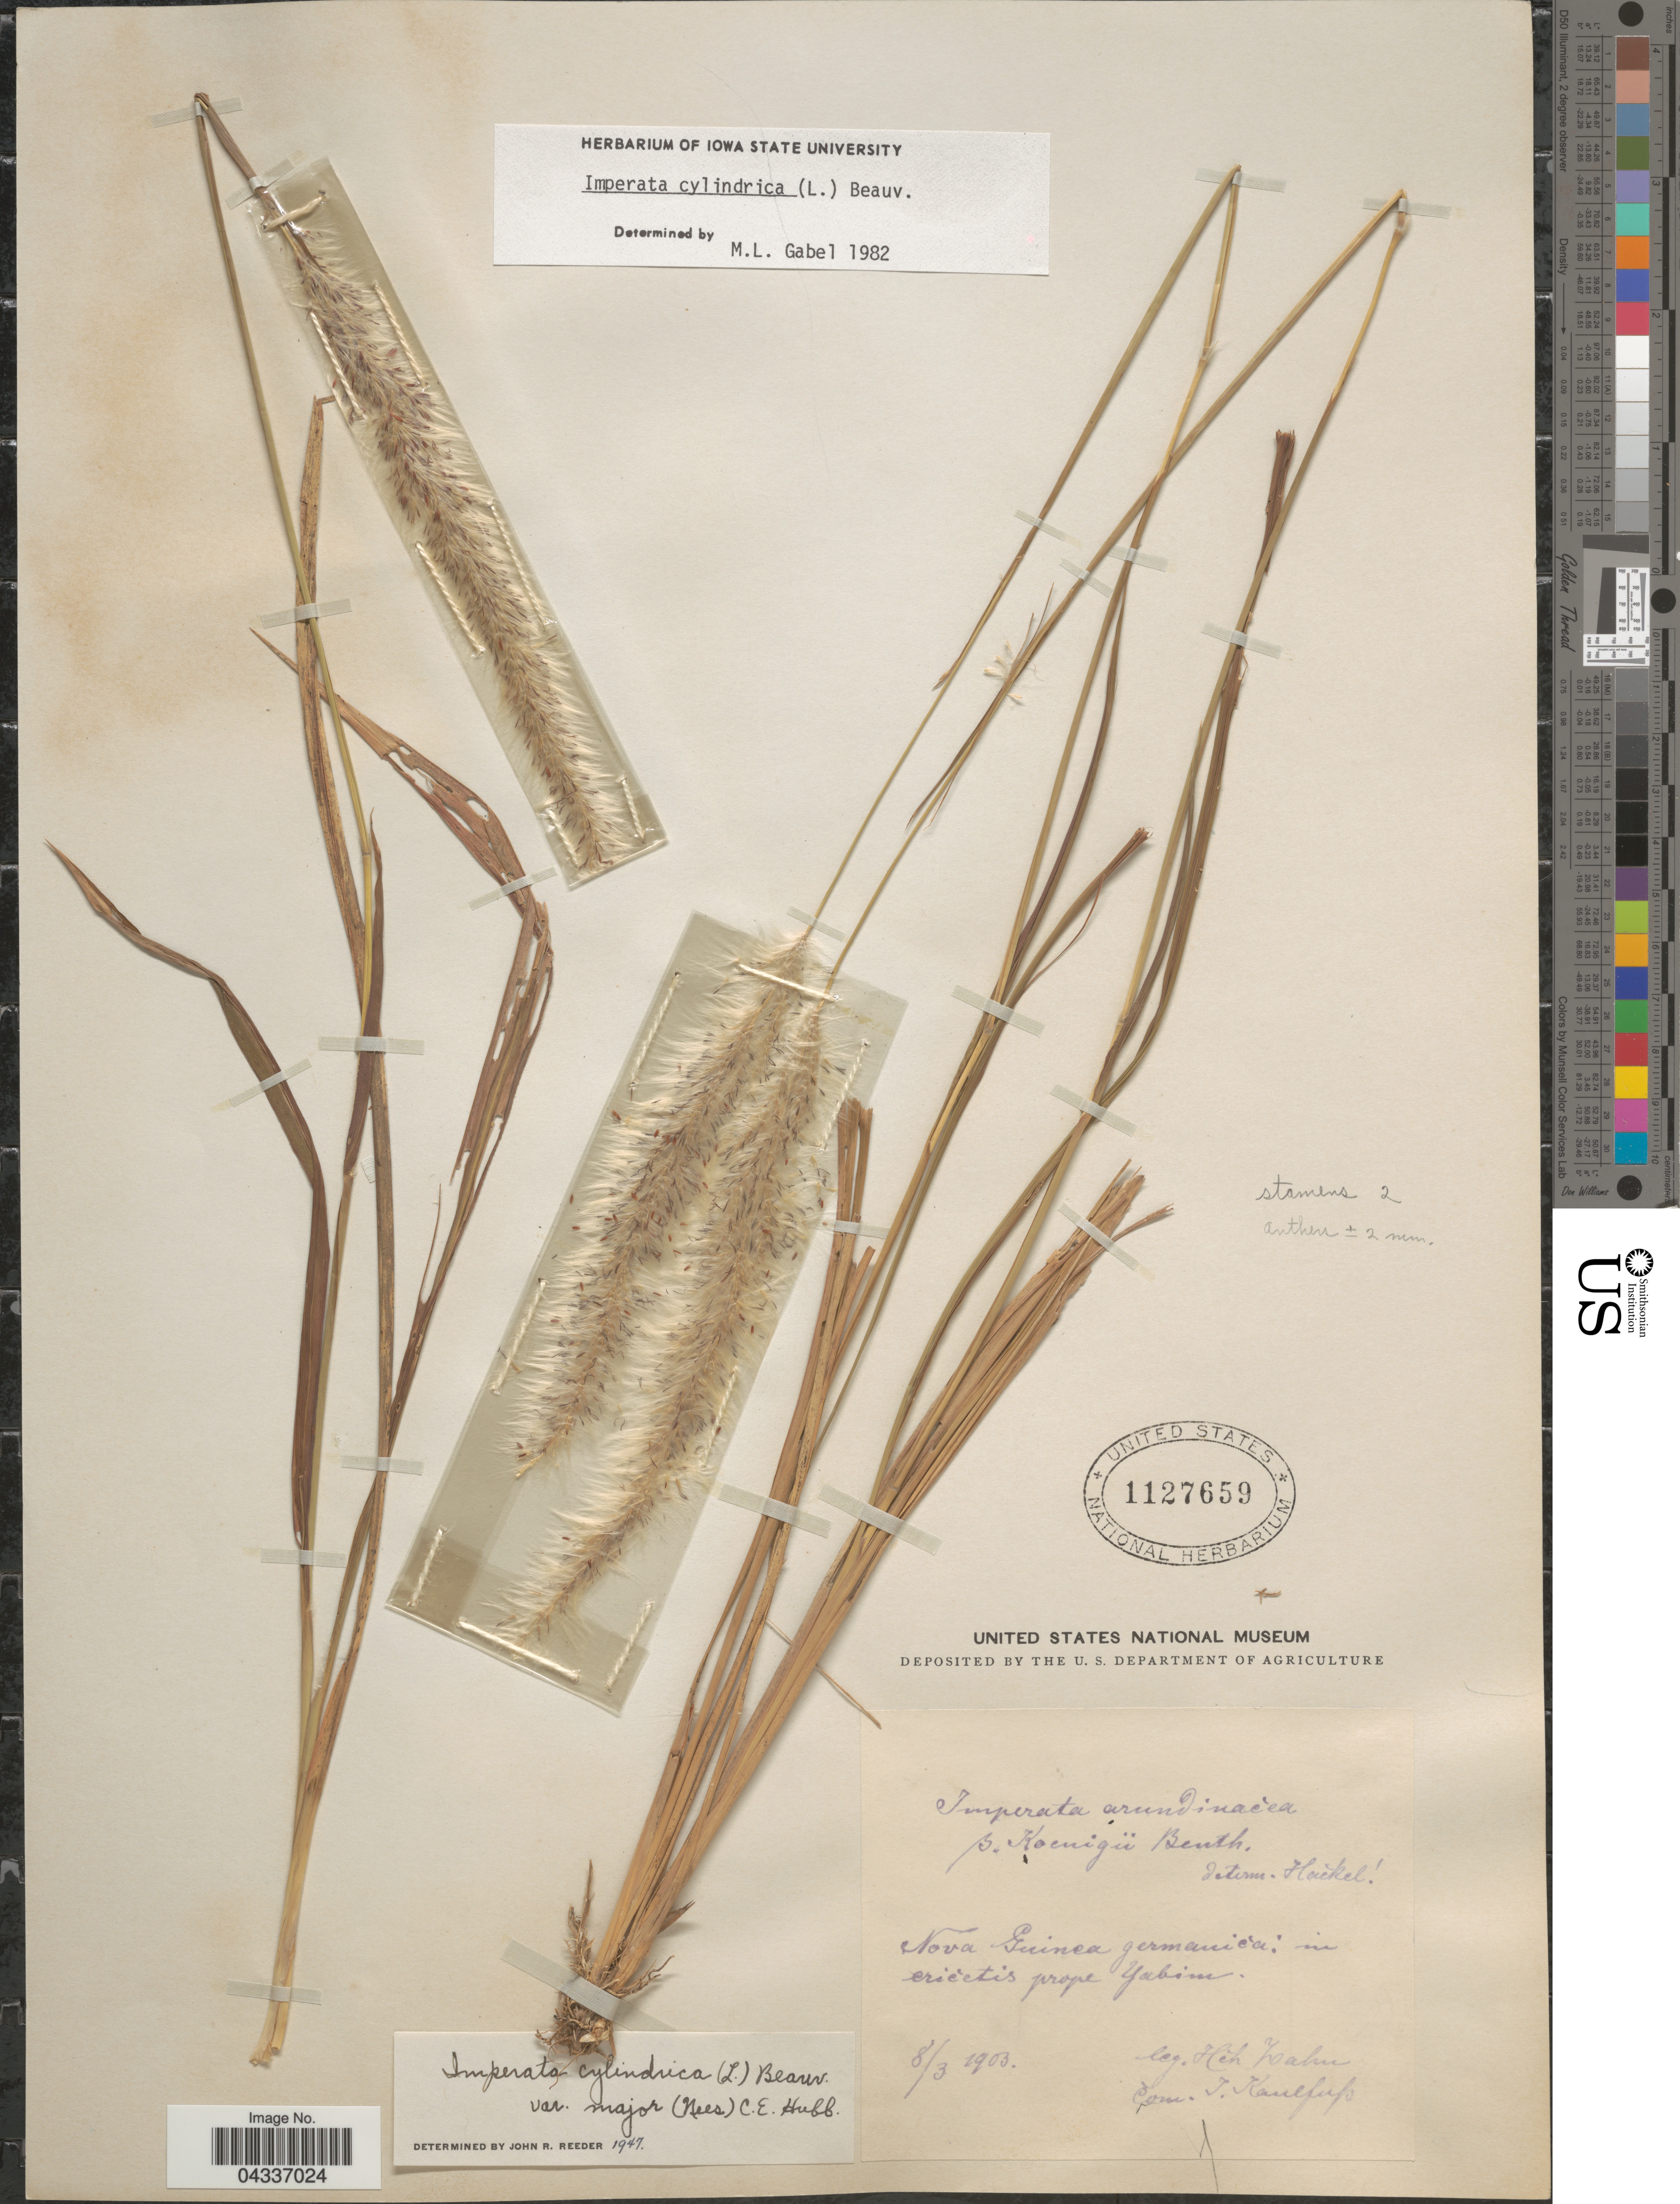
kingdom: Plantae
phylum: Tracheophyta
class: Liliopsida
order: Poales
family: Poaceae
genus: Imperata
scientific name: Imperata cylindrica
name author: (L.) P. Beauv.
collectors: H. Zahn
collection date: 1903-03-08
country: Papua New Guinea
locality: Nova Guinea germanica: in ericetis prope Yabim.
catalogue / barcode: US 1127659